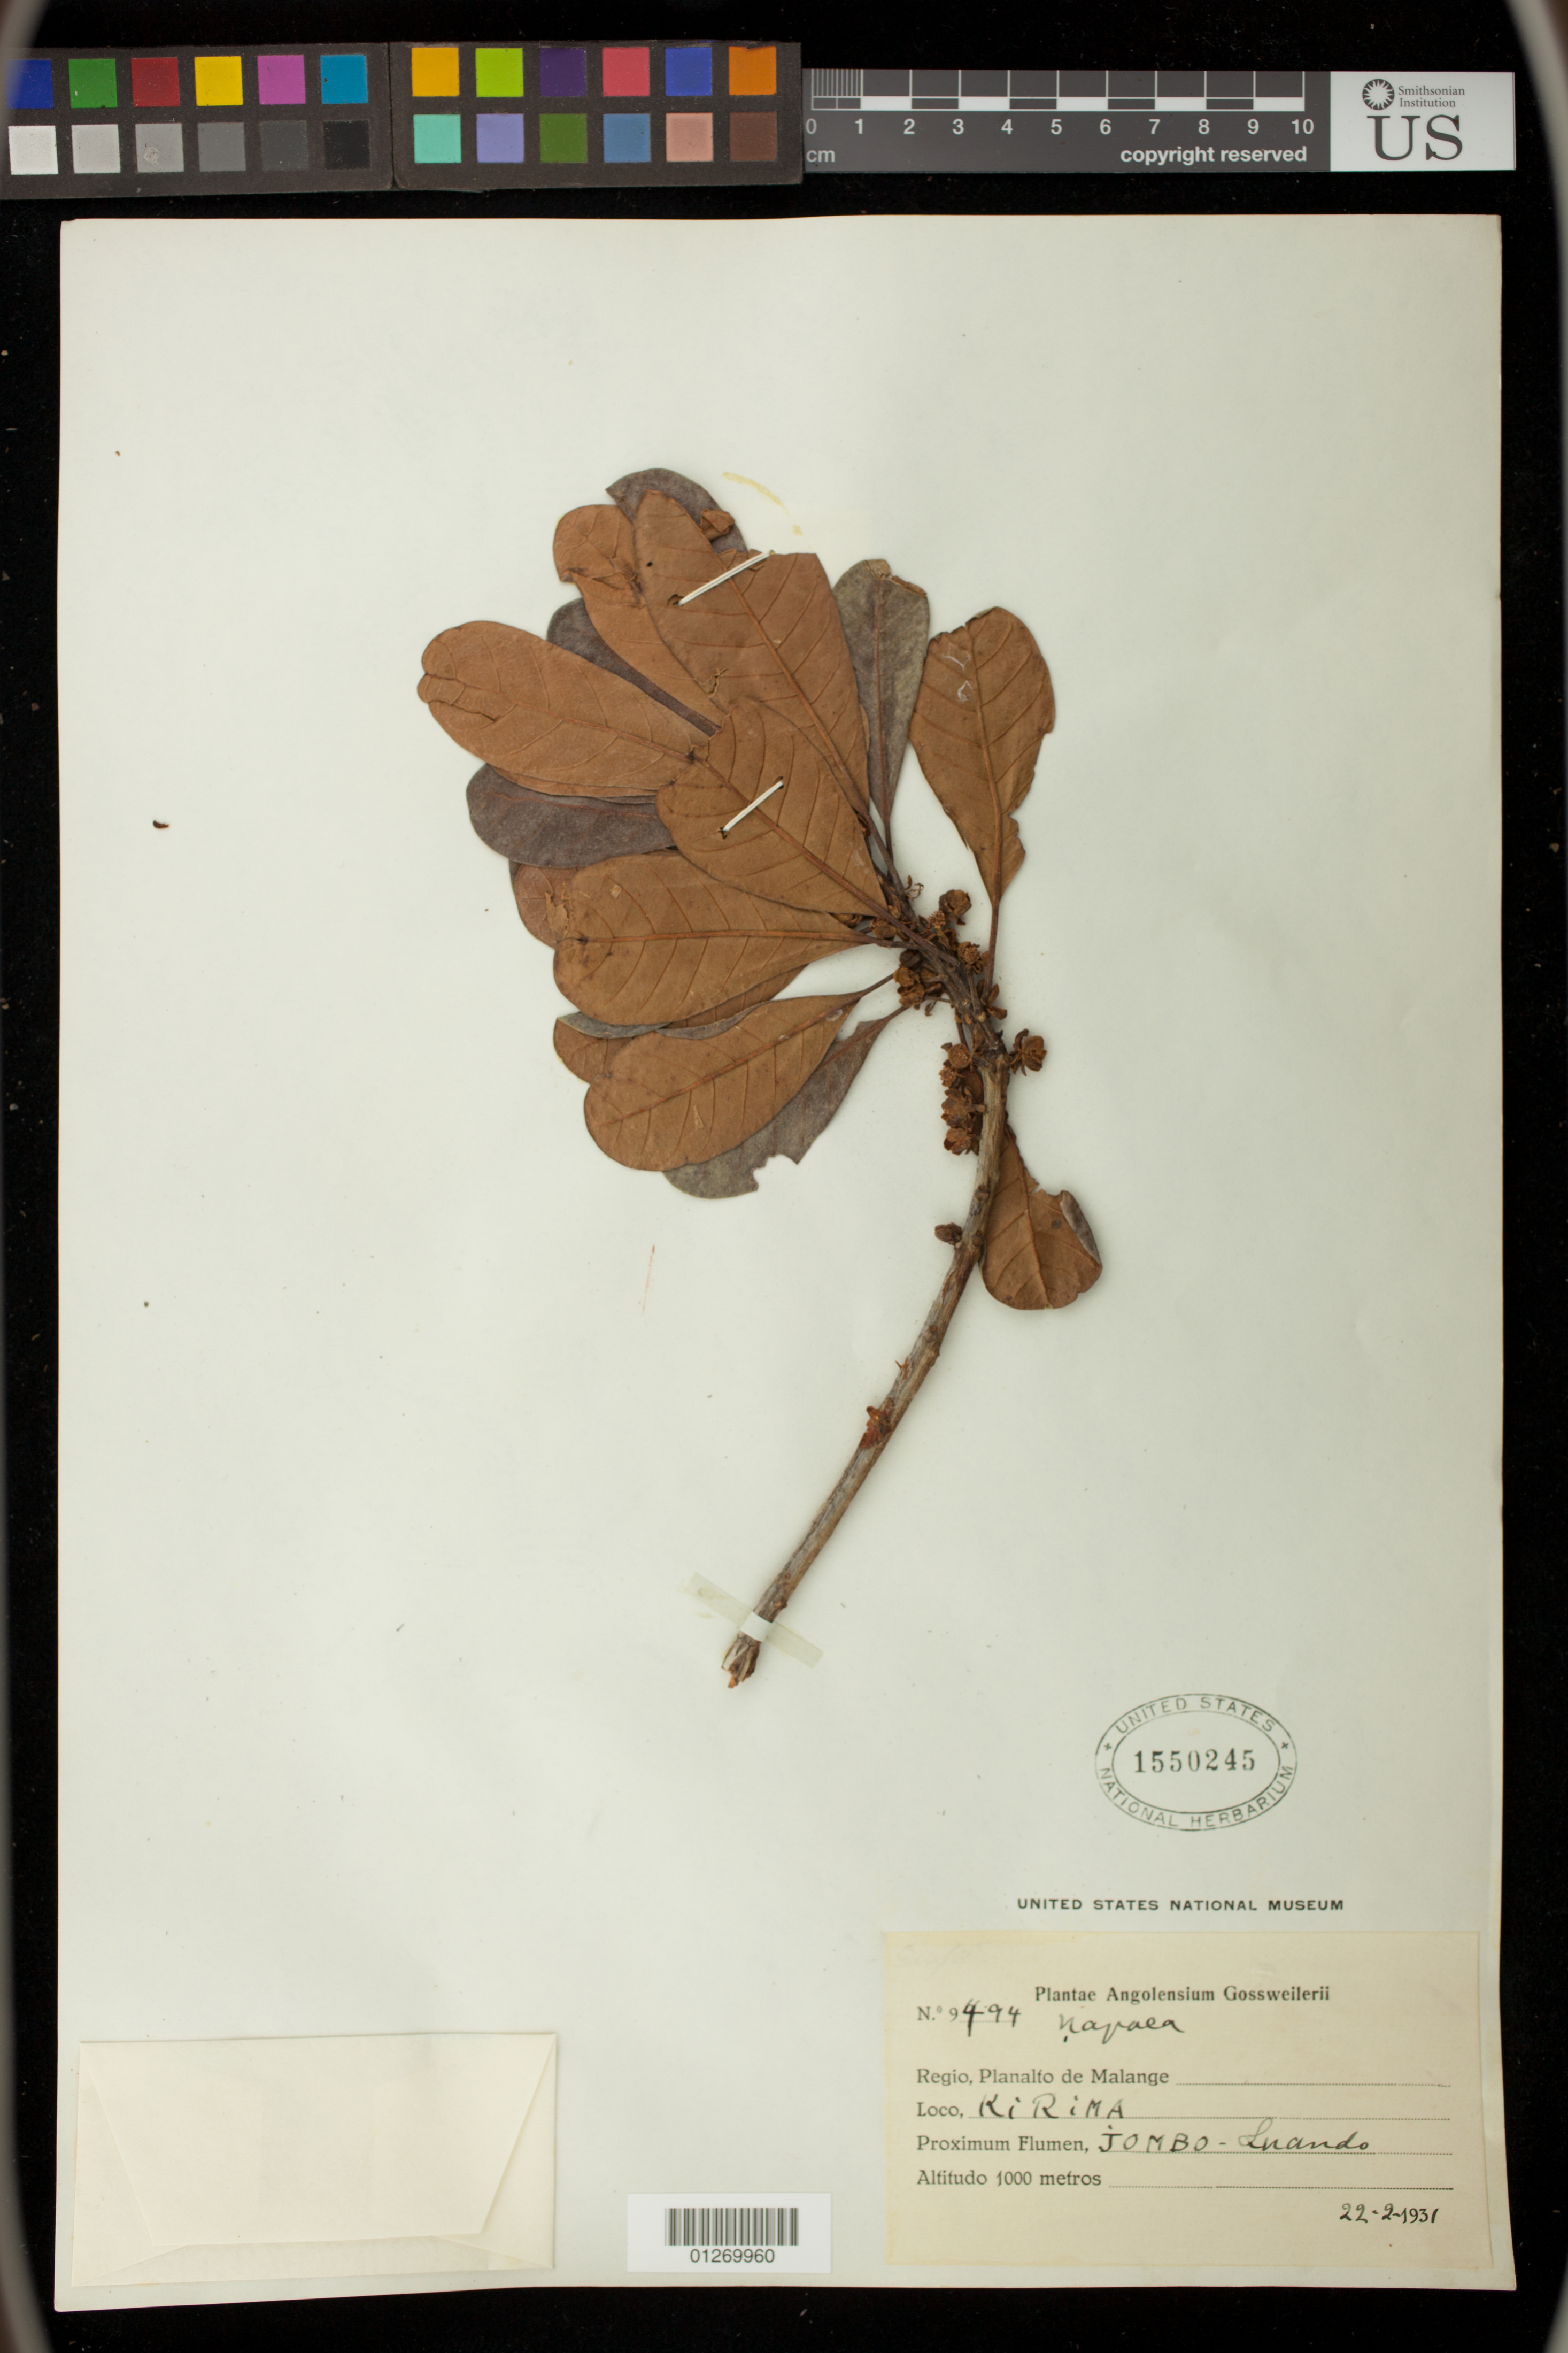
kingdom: Plantae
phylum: Tracheophyta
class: Magnoliopsida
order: Malpighiales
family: Phyllanthaceae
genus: Uapaca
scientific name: Uapaca sp.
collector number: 9494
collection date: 1931-02-22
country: Angola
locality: Luando Island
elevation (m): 1000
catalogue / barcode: US 1550245